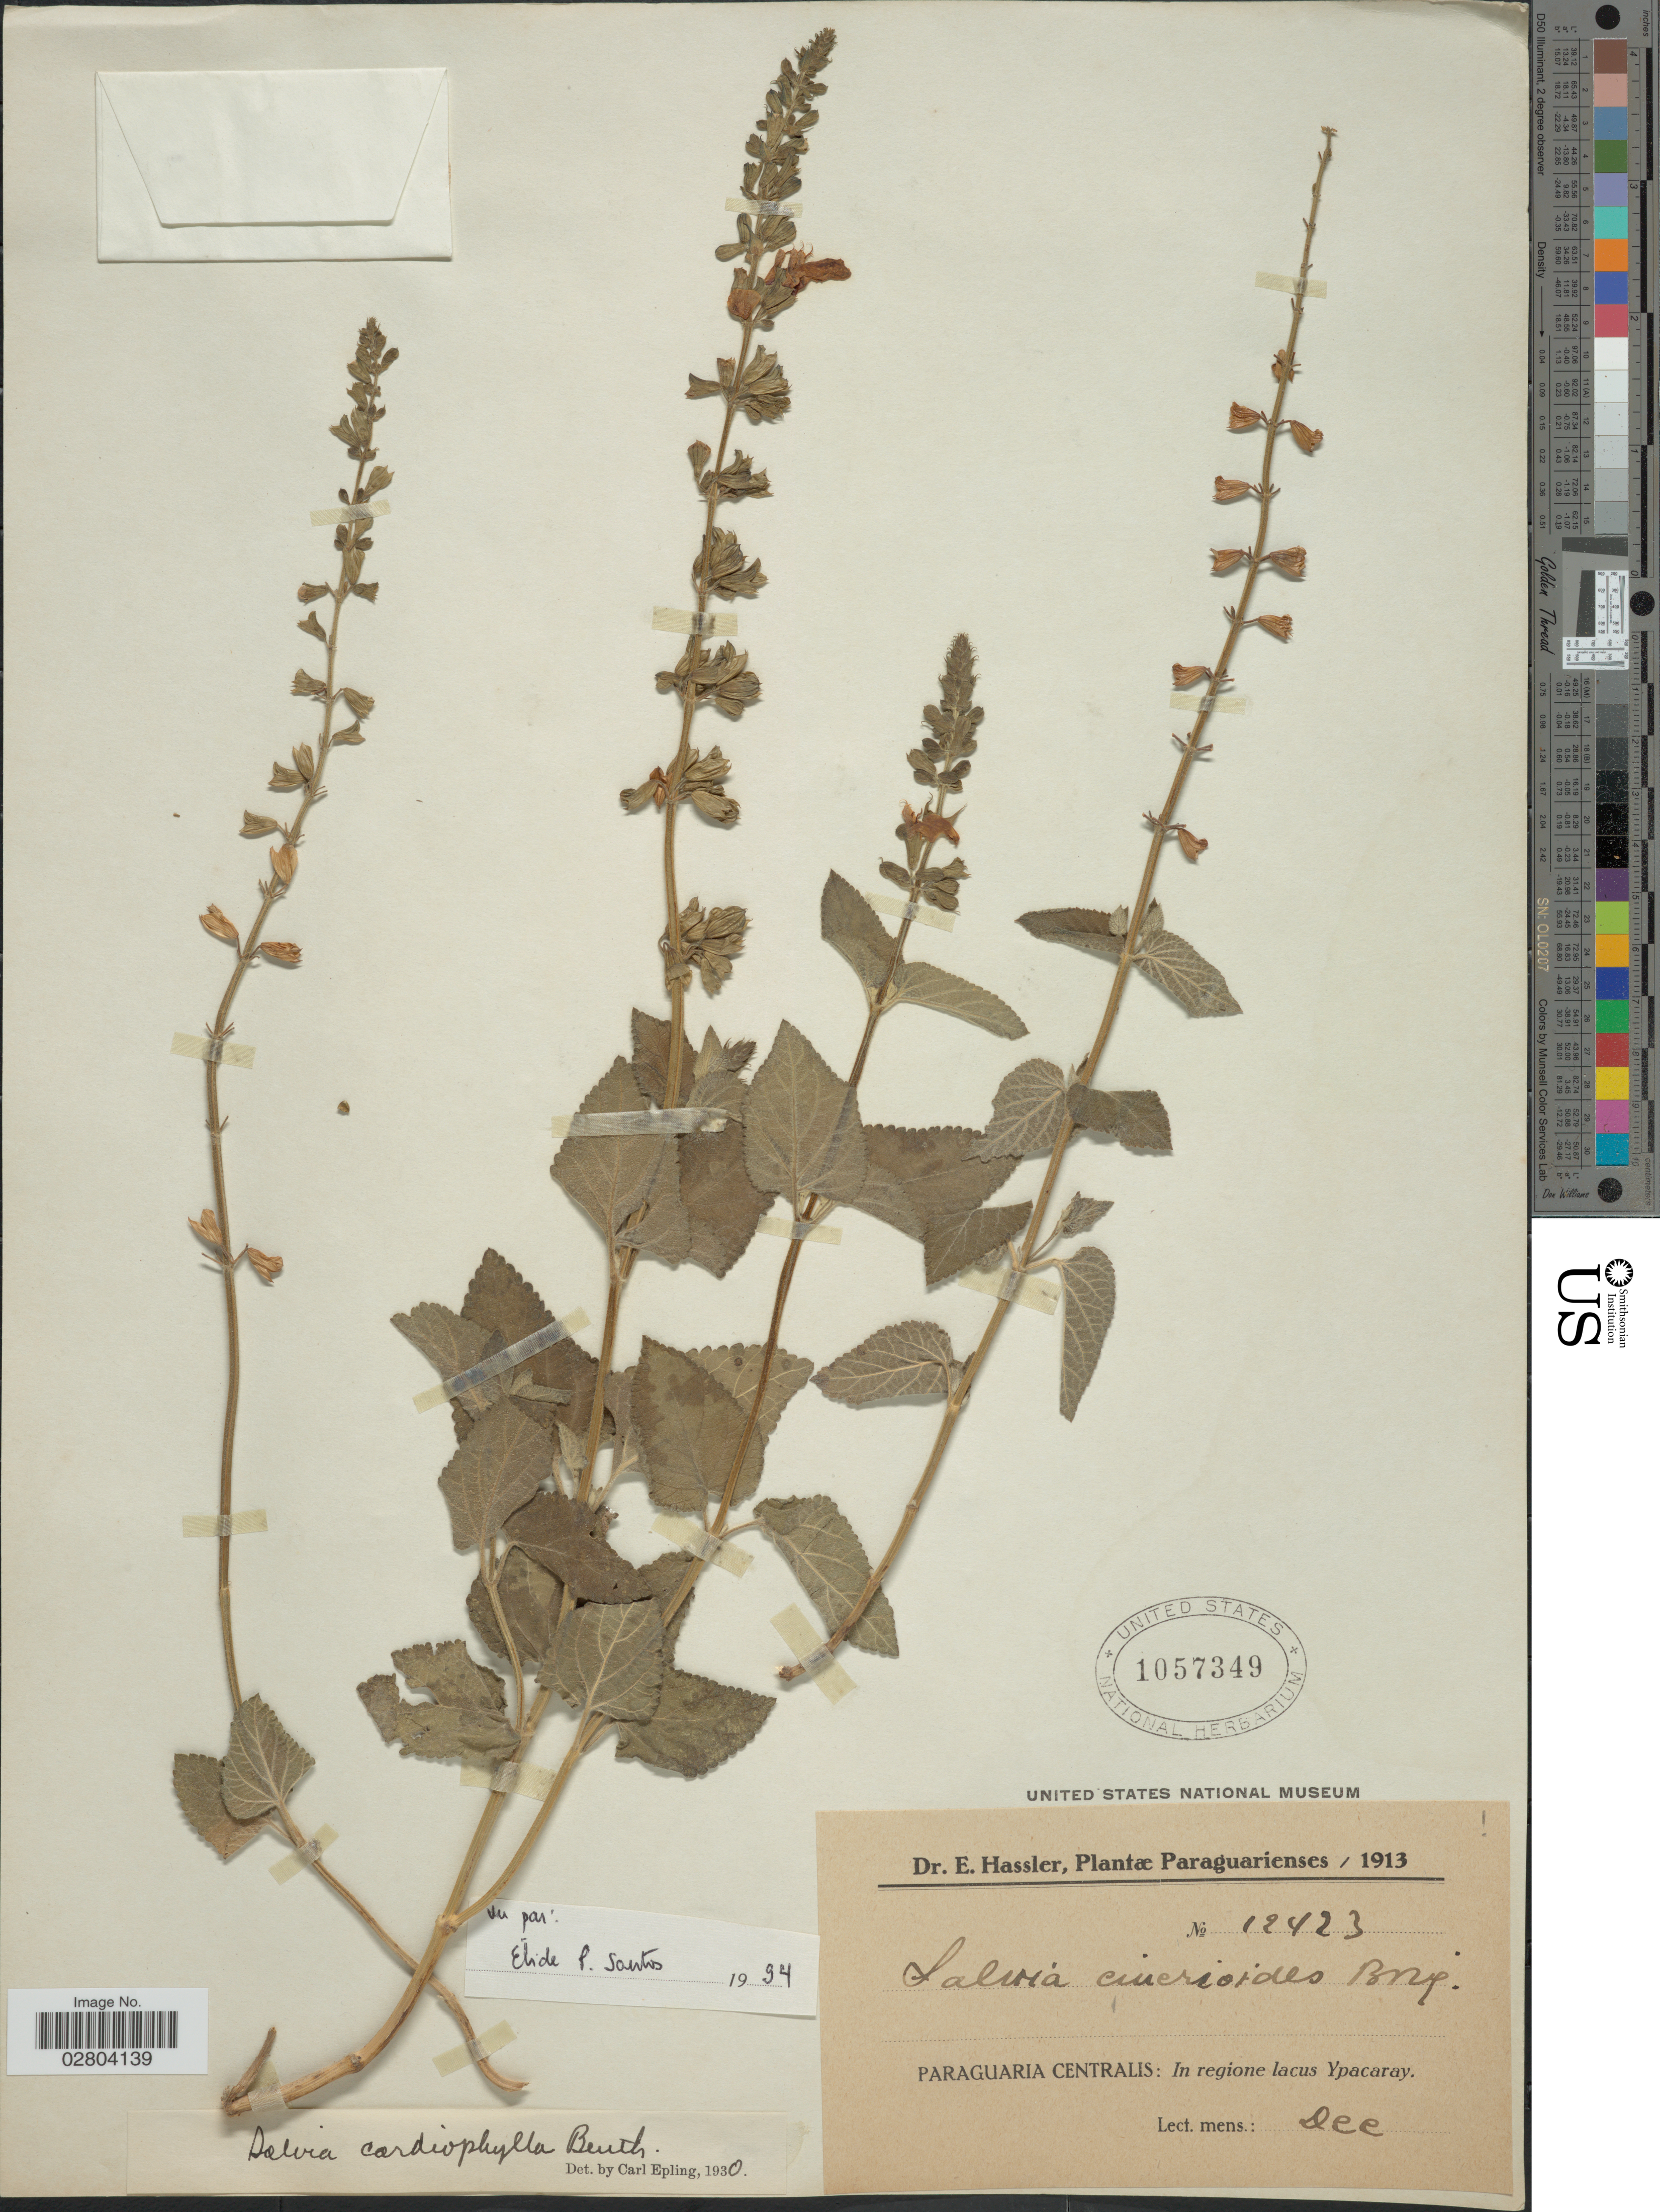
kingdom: Plantae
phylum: Tracheophyta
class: Magnoliopsida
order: Lamiales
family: Lamiaceae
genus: Salvia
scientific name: Salvia cardiophylla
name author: Benth.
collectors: E. Hassler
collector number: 12423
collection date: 1913-12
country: Paraguay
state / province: Central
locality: Paraguarienses. Paraguaria Centralis: In regione lacus Ypacaray.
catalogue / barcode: US 1057349